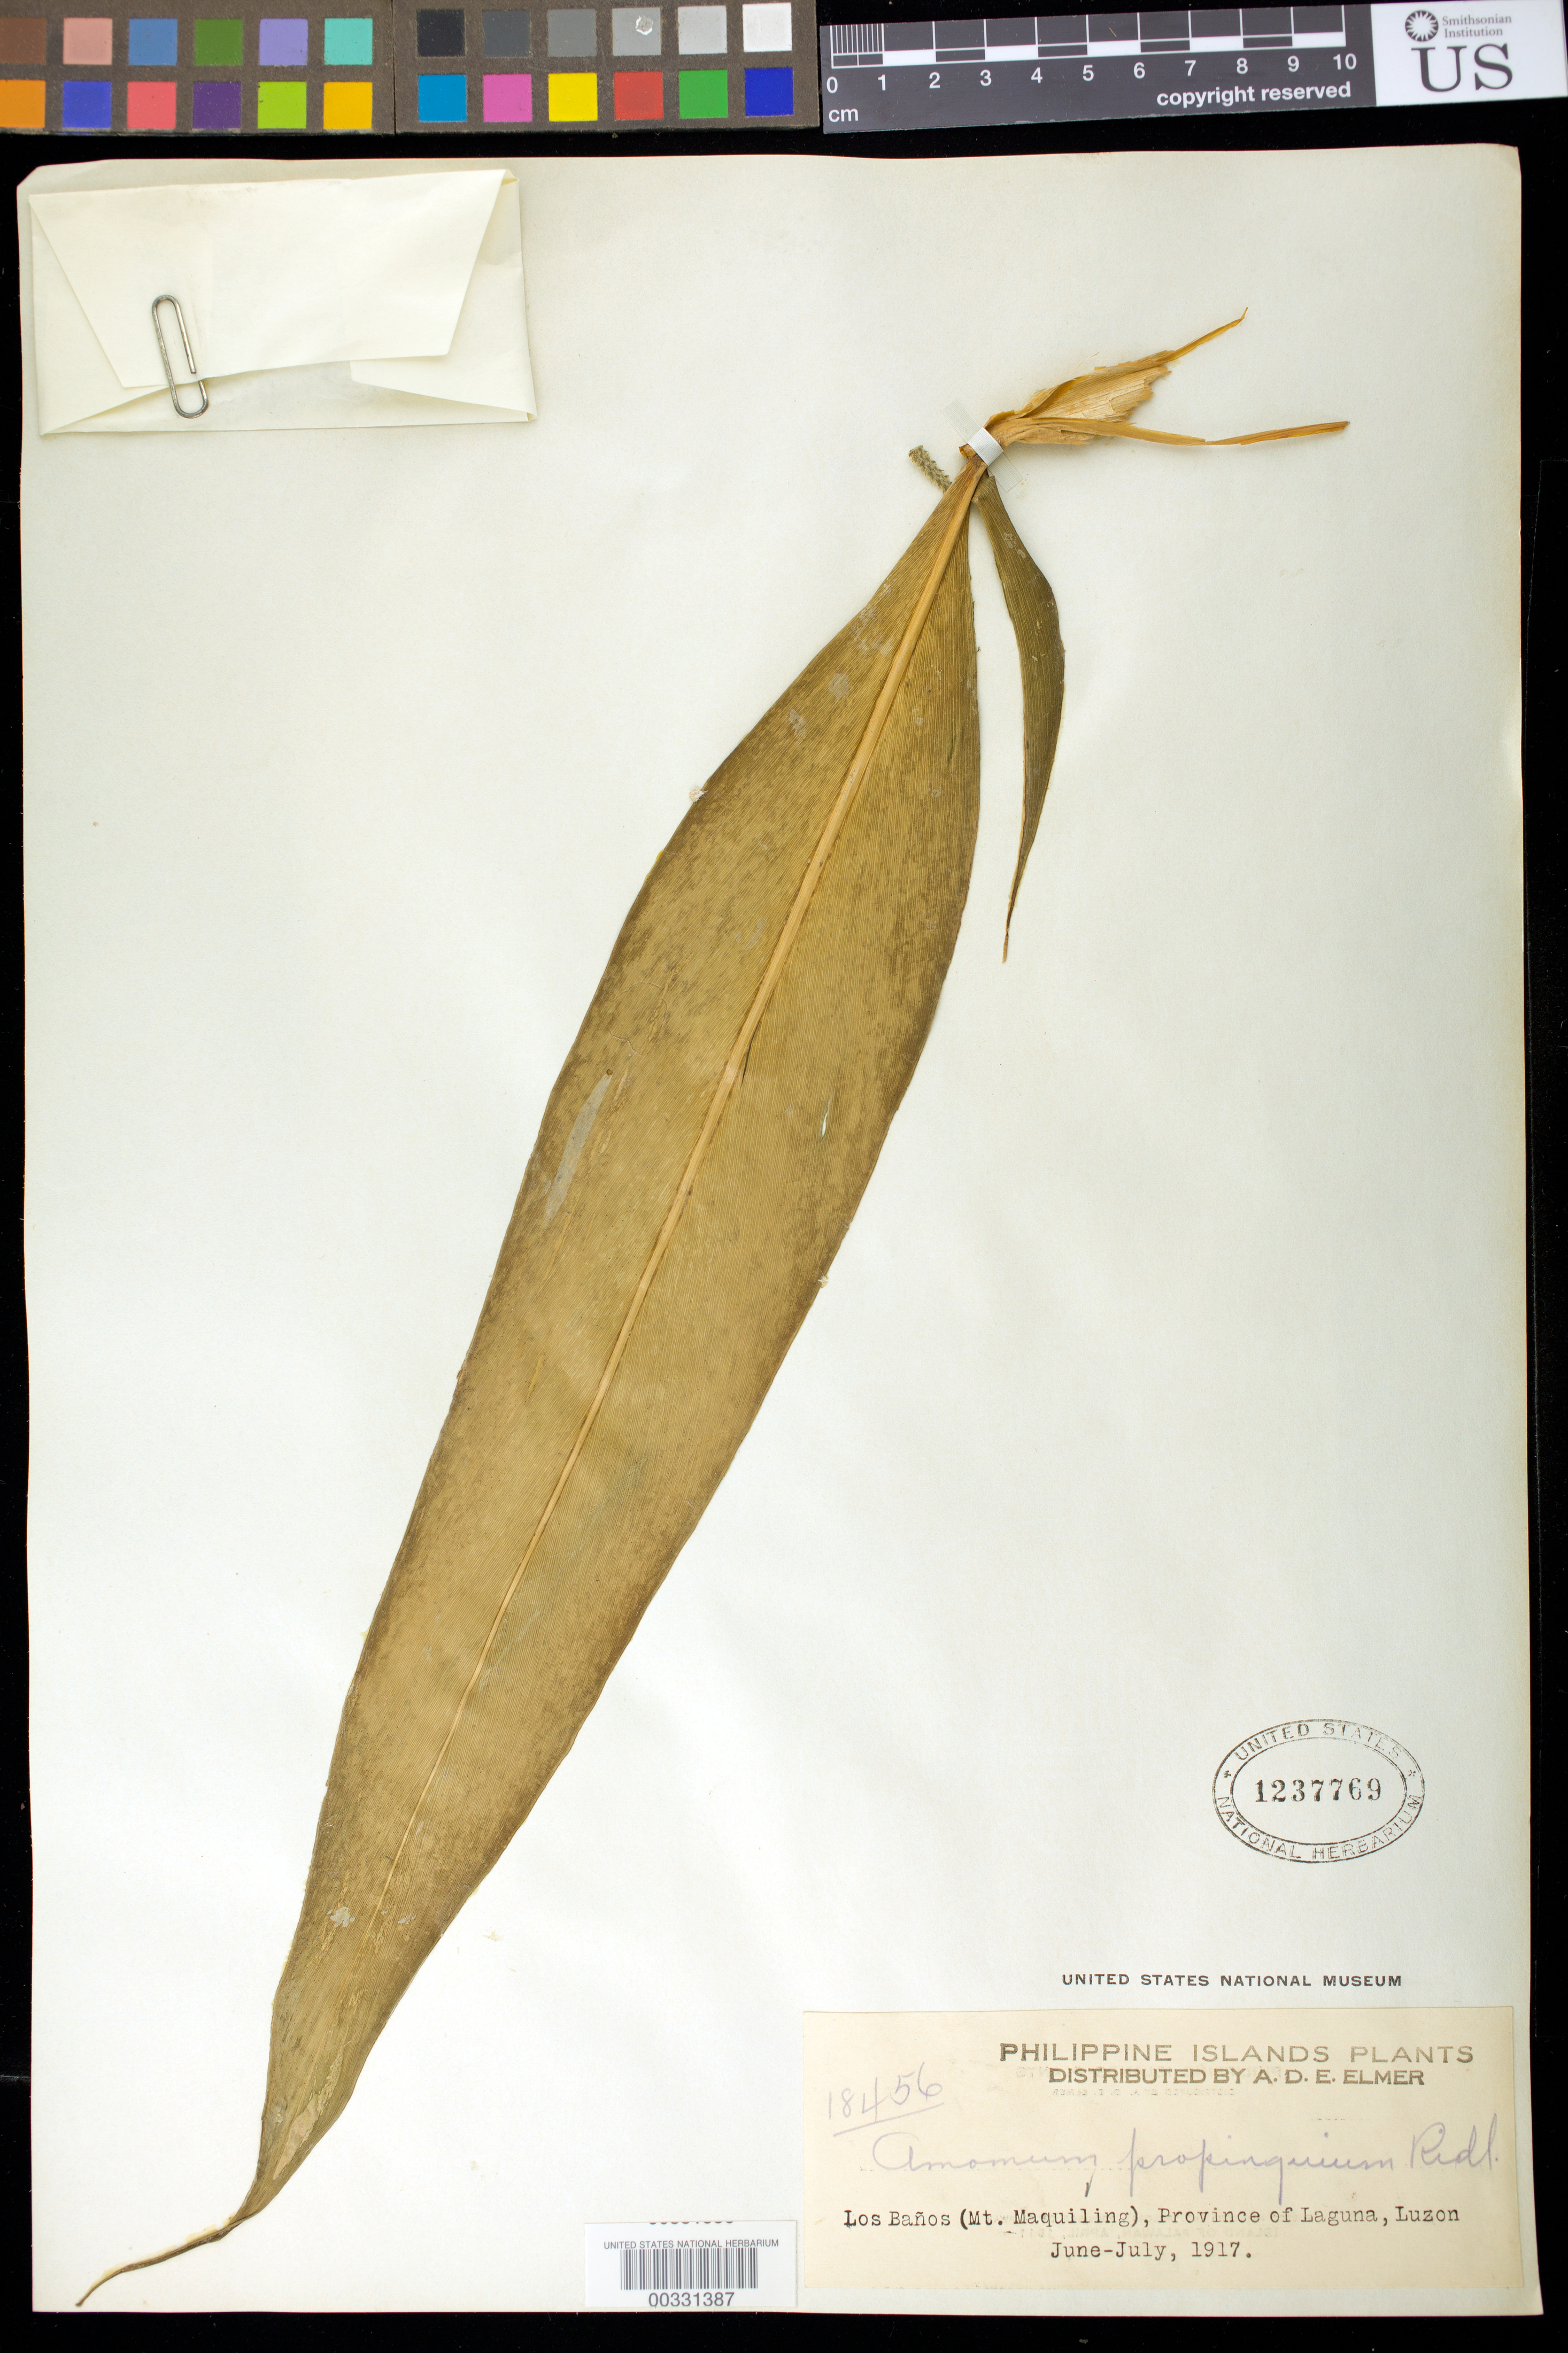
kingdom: Plantae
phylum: Tracheophyta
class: Liliopsida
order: Zingiberales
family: Zingiberaceae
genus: Meistera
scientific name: Meistera propinqua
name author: (Ridl.) Škornick. & M.F. Newman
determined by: Docot, Rudolph Valentino A.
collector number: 18456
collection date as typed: Jun 1917 to -- Jul 1917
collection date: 1917-06/1917-07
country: Philippines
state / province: Calabarzon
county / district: Laguna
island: Luzon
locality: Los banos (mt maquiling)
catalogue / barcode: US 1237769